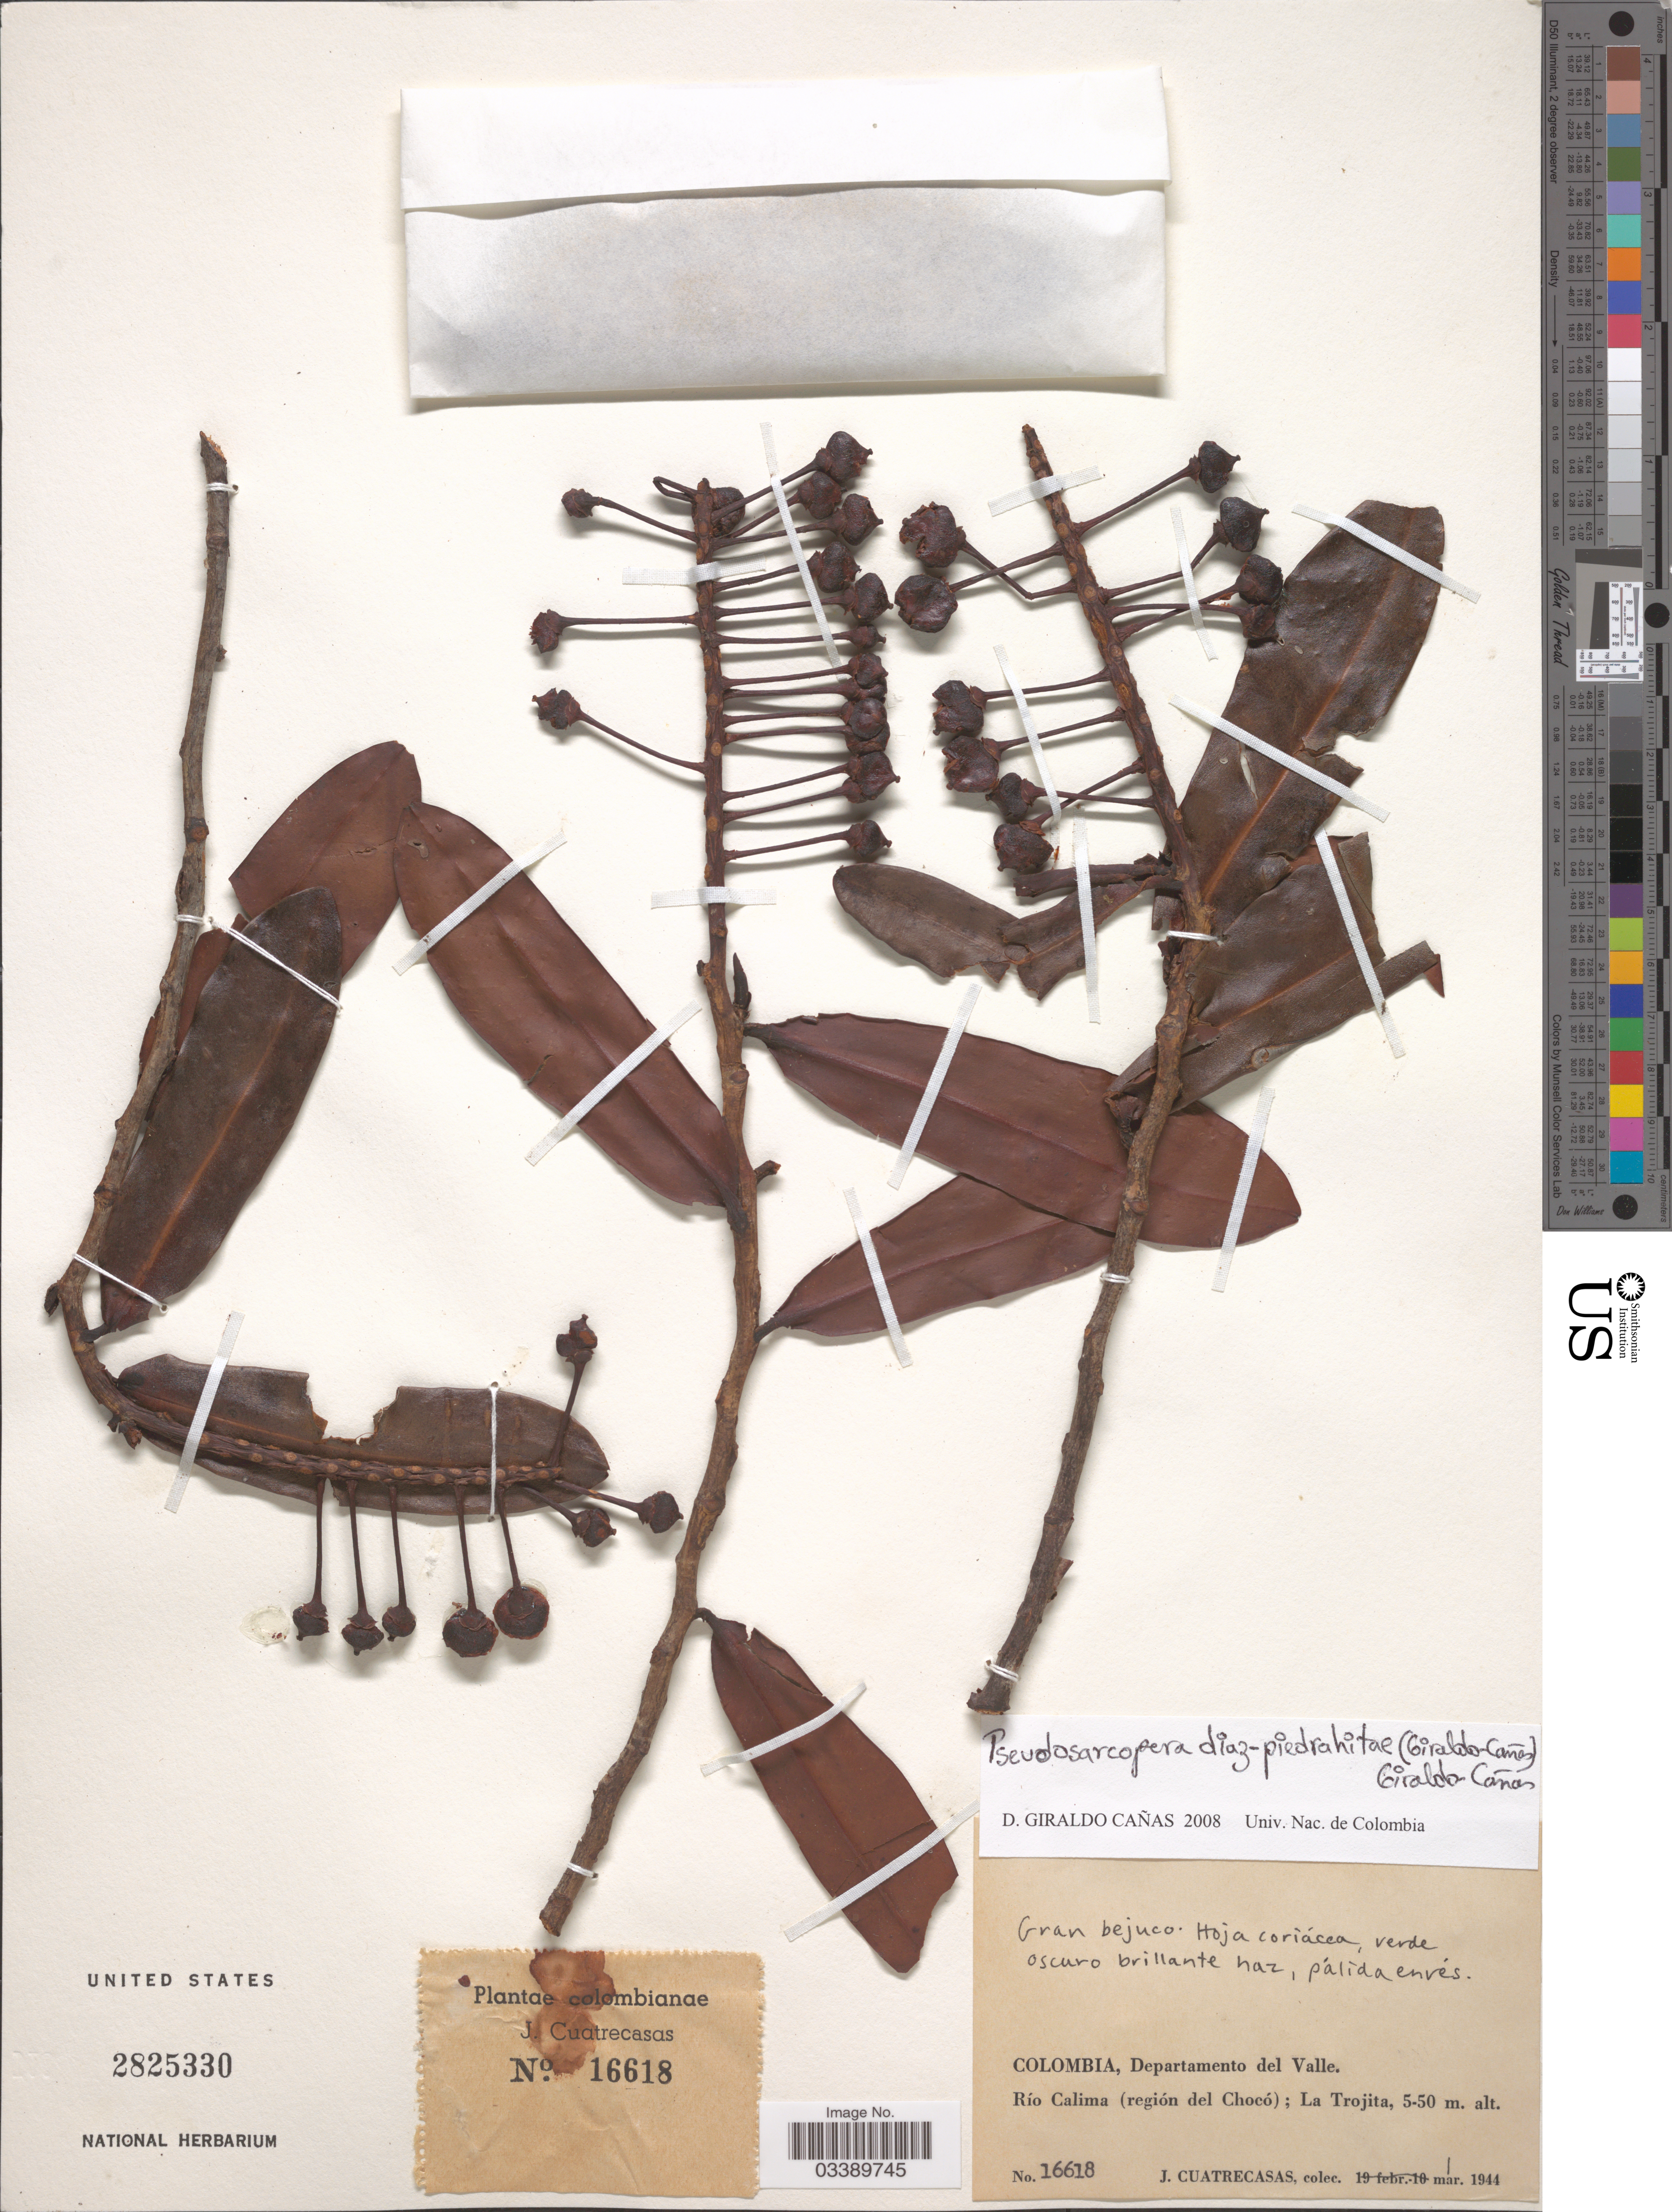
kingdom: Plantae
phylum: Tracheophyta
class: Magnoliopsida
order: Ericales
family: Marcgraviaceae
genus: Schwartzia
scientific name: Schwartzia diaz-piedrahitae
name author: Gir.-Cañas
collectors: J. Cuatrecasas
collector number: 16618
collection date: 1944-03-01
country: Colombia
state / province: Valle del Cauca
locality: Departamento del Valle. Río Calima (región del Chocó); La Trojita.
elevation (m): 5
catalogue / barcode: US 2825330